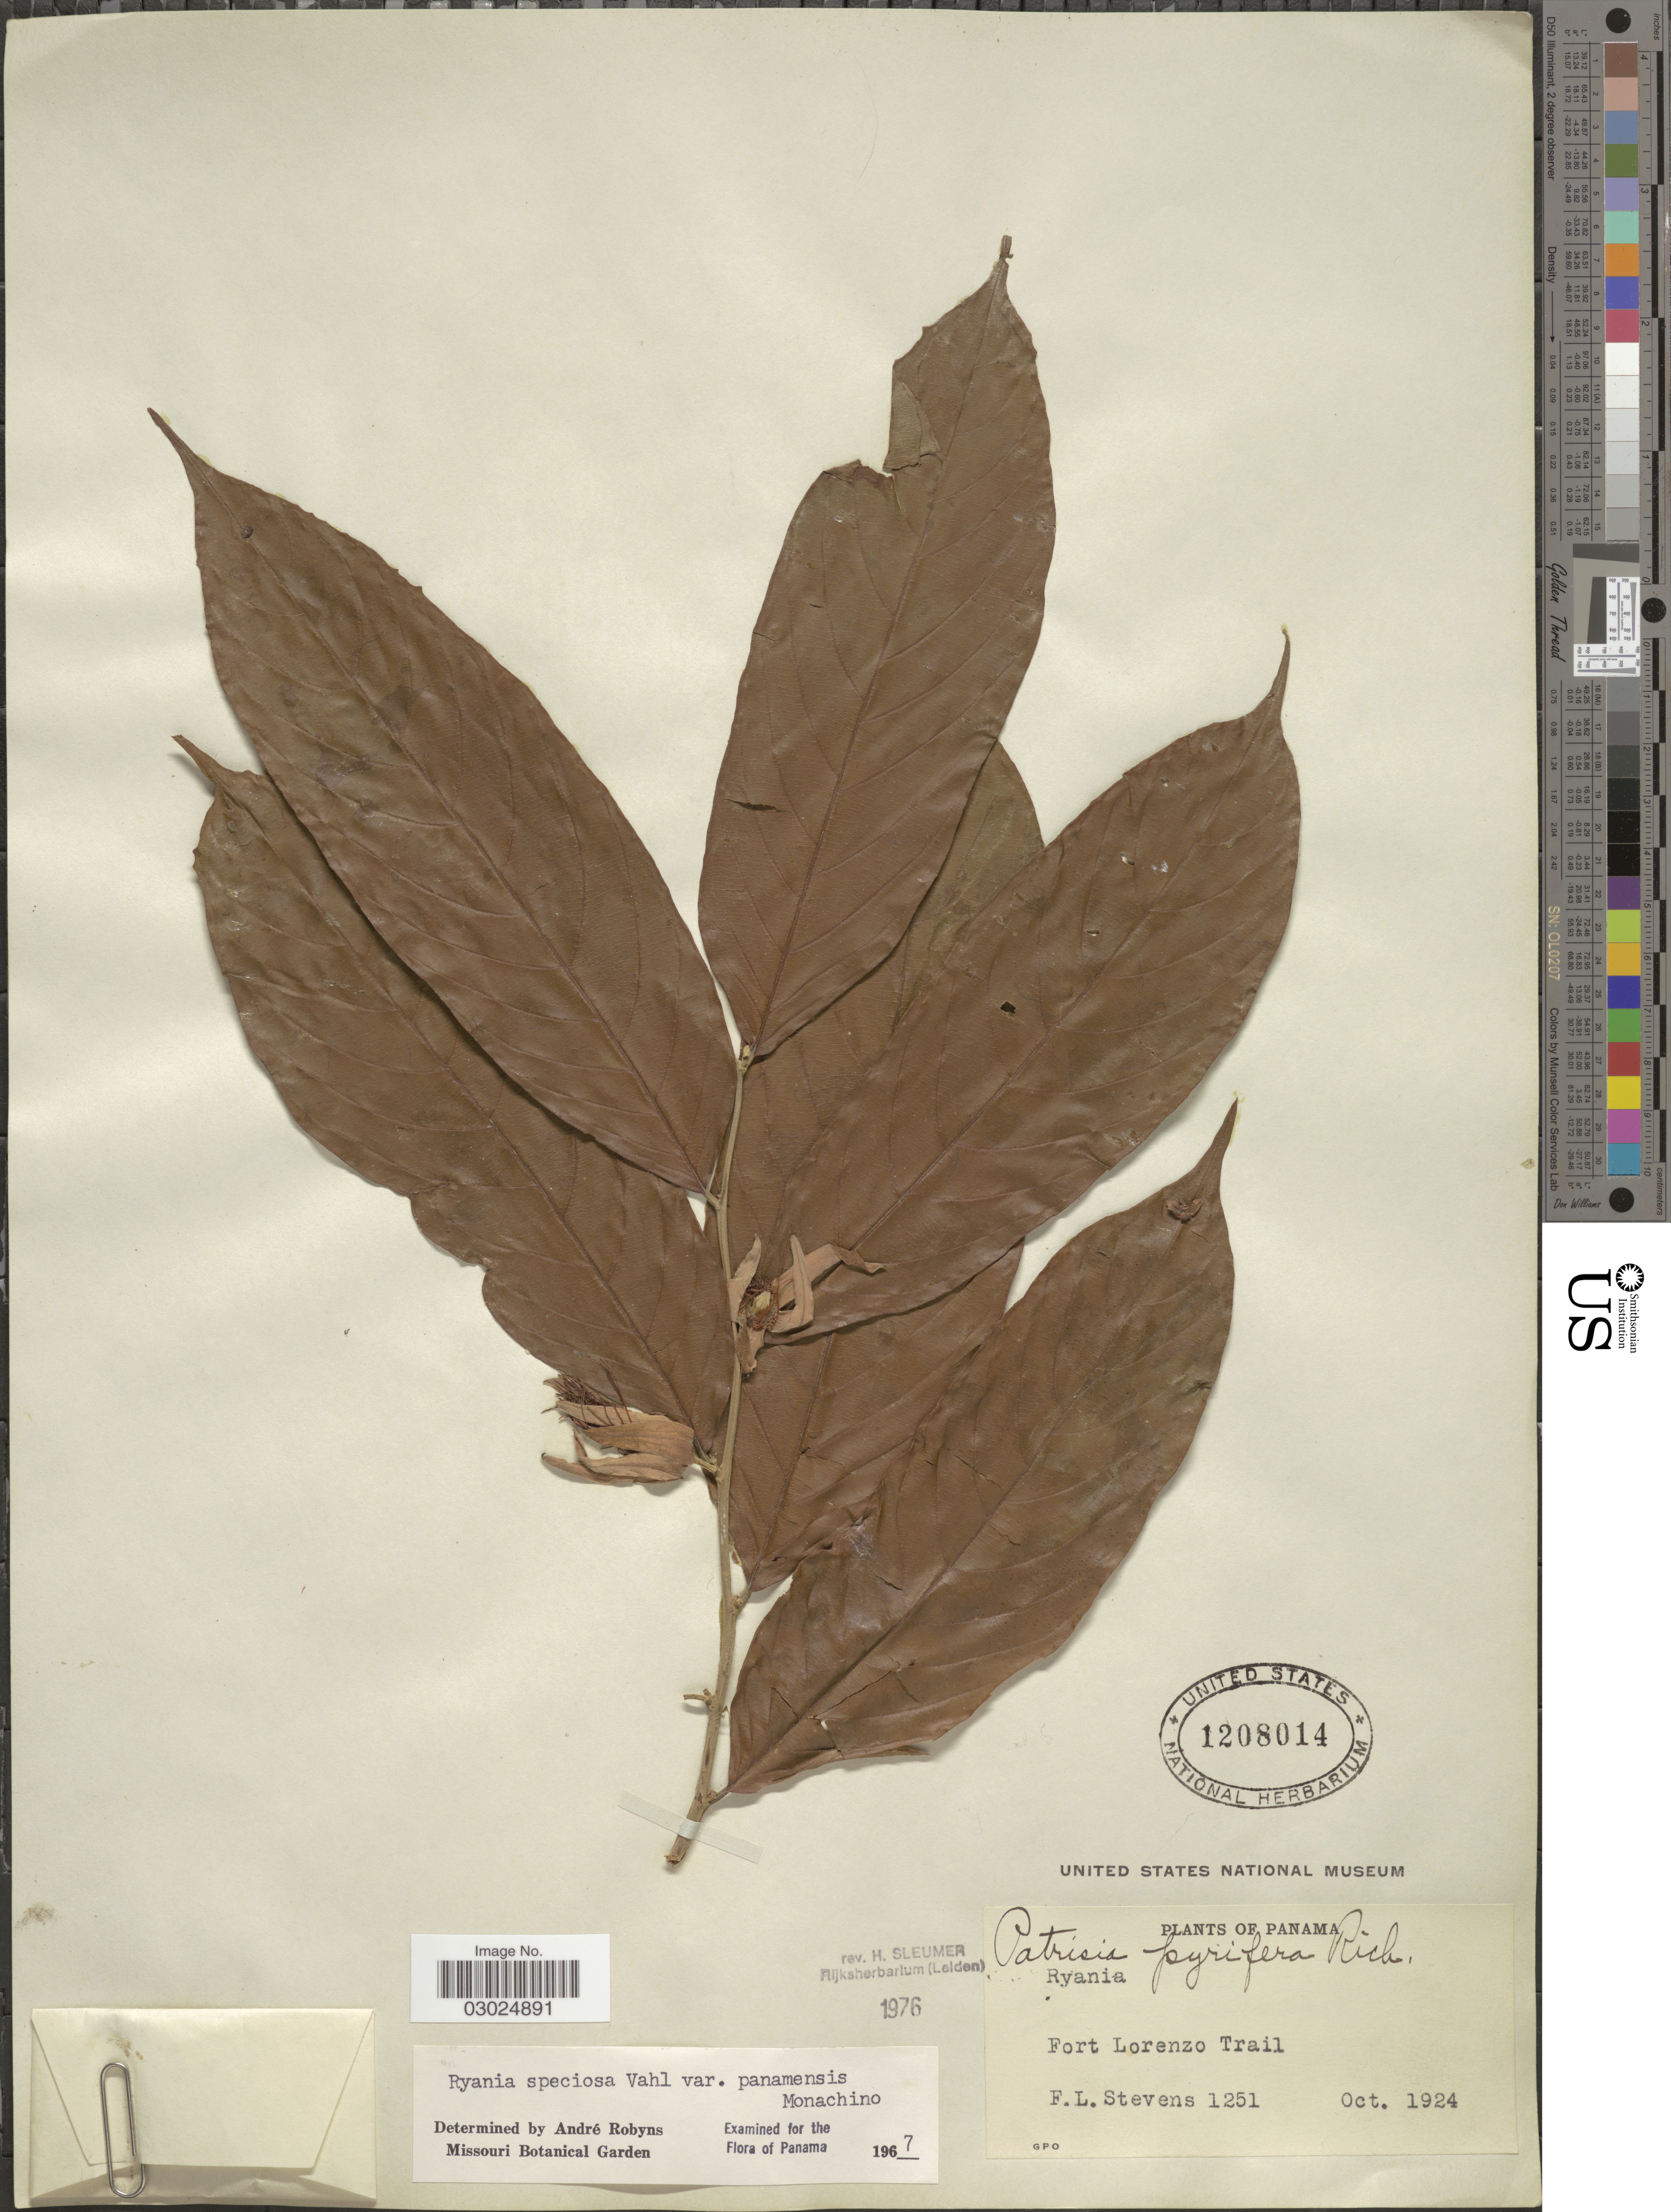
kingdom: Plantae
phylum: Tracheophyta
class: Magnoliopsida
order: Malpighiales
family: Salicaceae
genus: Ryania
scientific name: Ryania speciosa var. panamensis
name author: Monach.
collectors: F. L. Stevens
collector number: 1251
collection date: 1924-10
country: Panama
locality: Fort Lorenzo Trail.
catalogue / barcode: US 1208014